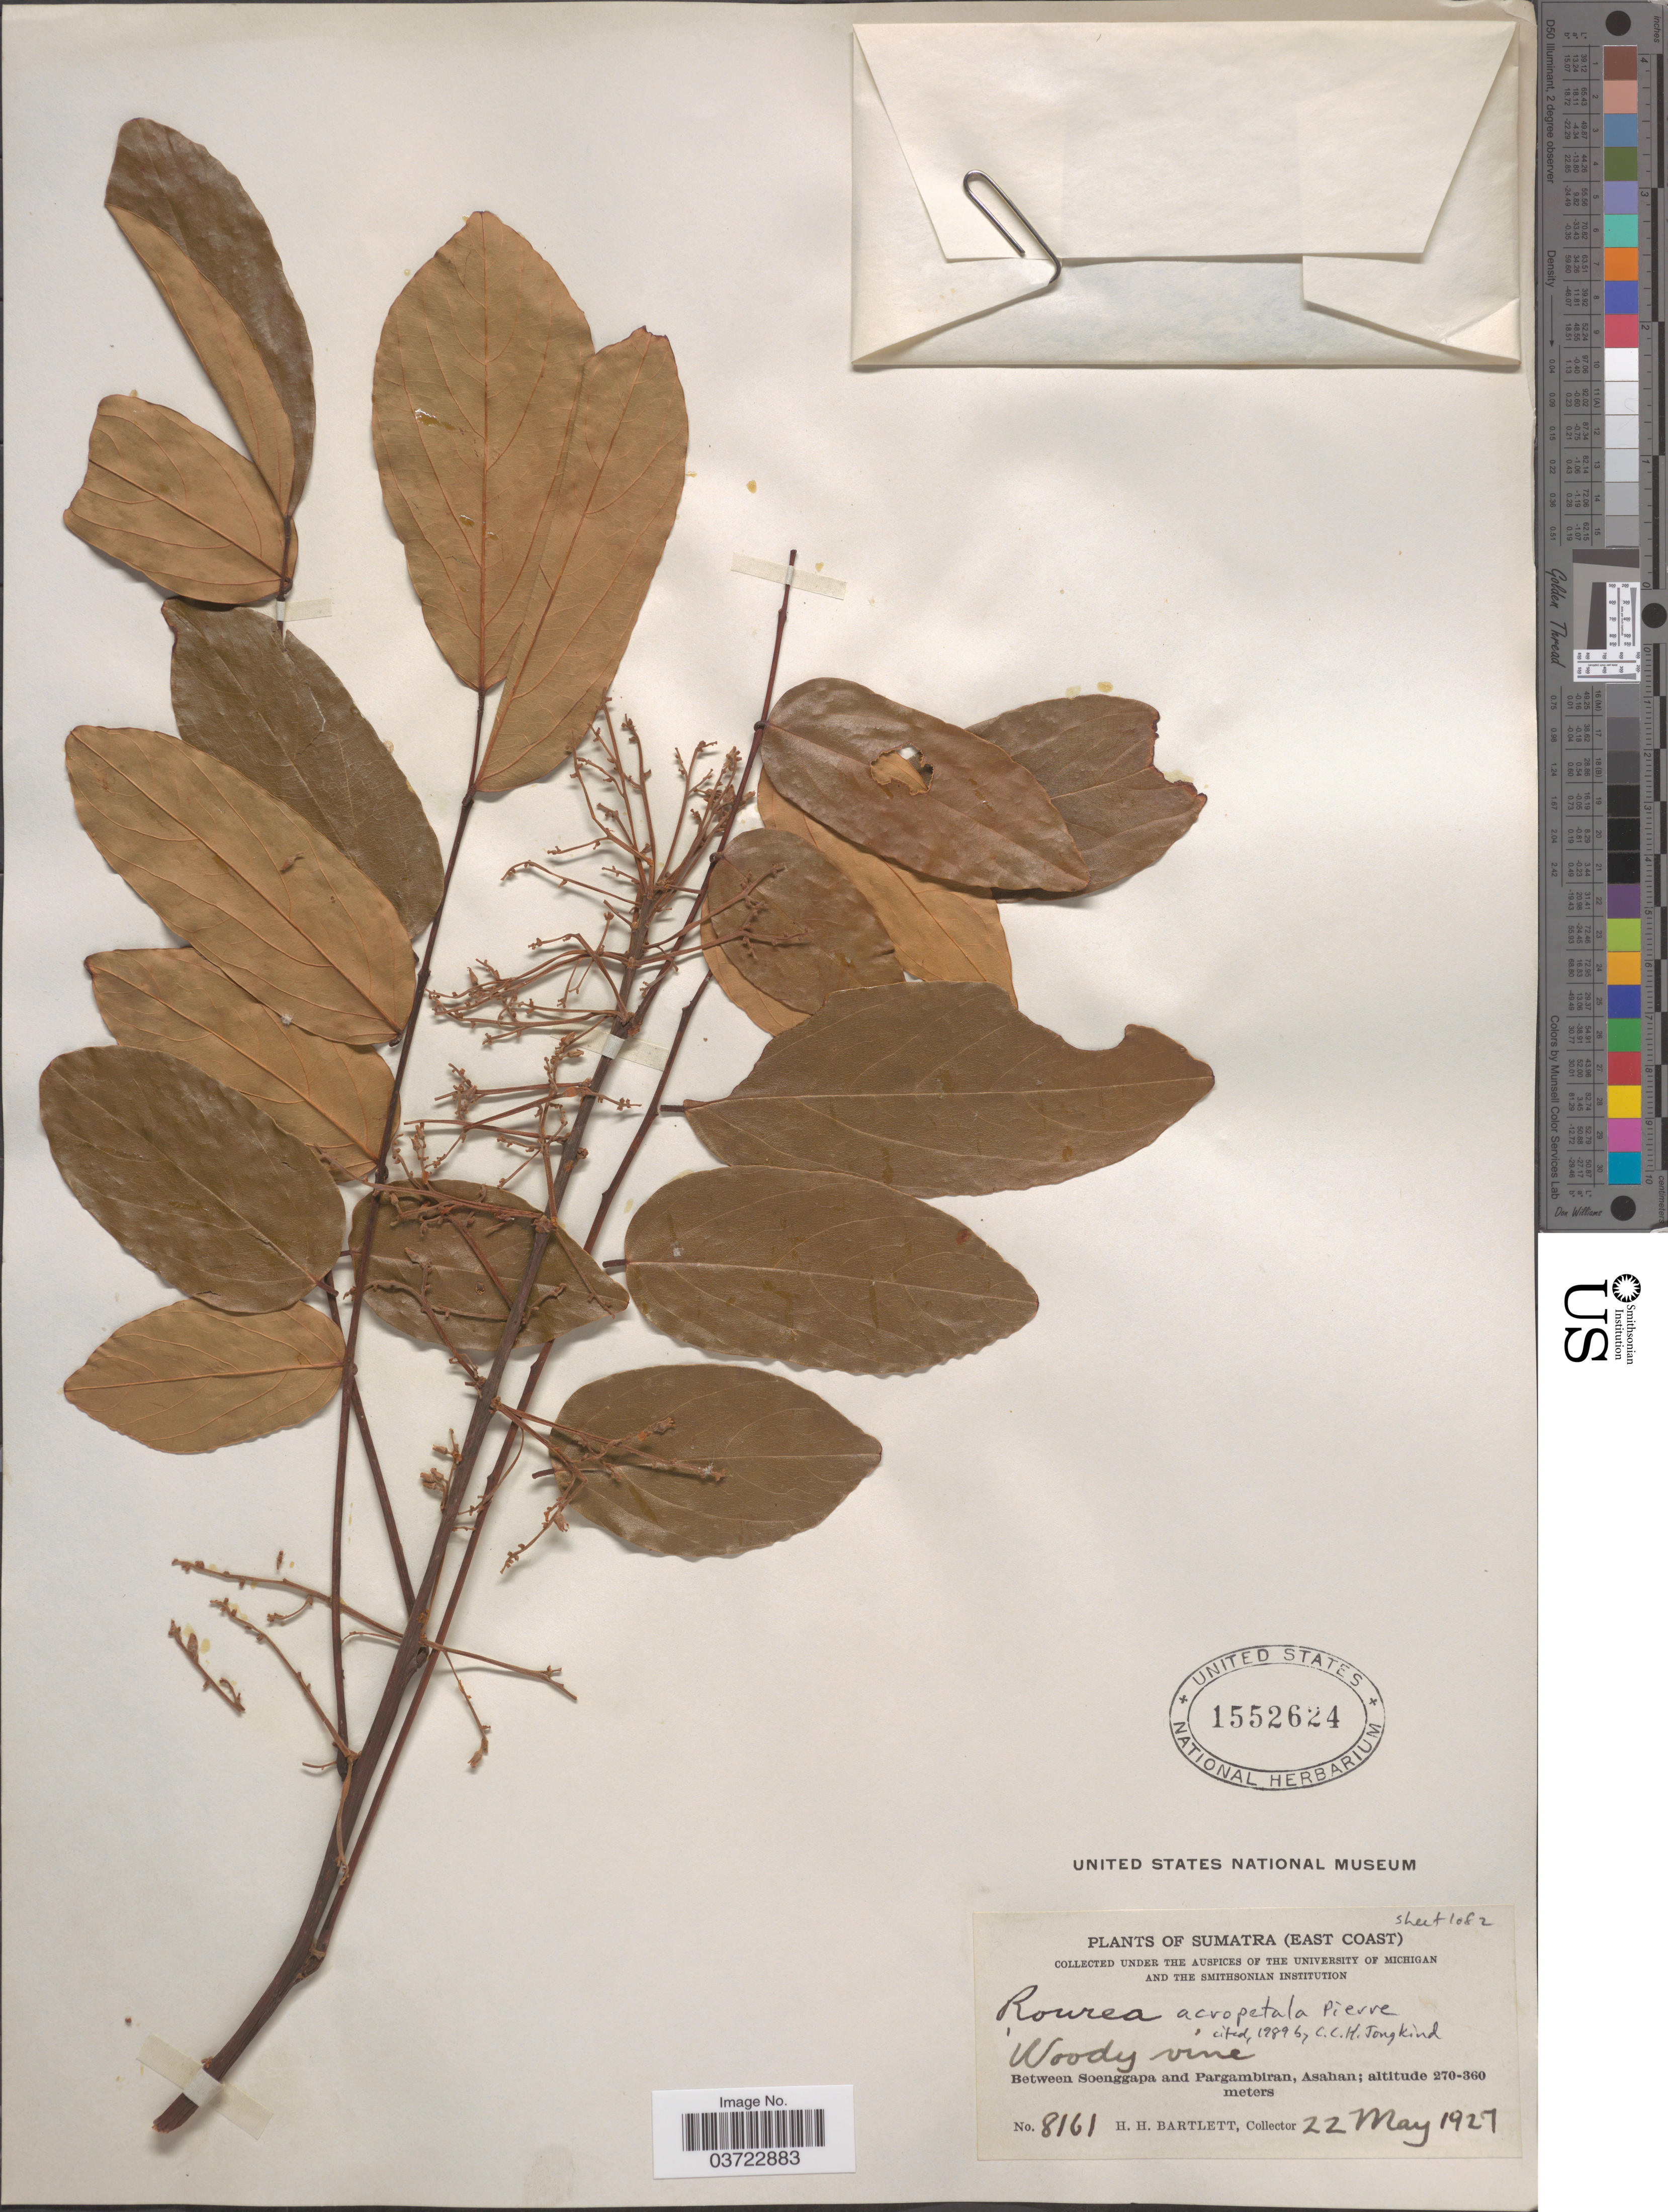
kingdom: Plantae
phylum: Tracheophyta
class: Magnoliopsida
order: Oxalidales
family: Connaraceae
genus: Rourea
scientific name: Rourea acropetala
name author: Pierre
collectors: H. H. Bartlett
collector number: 8161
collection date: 1927-05-22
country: Indonesia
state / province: Sumatra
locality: East Coast. Between Soenggapa and Pargambiran, Asahan.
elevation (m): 270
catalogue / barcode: US 1552624